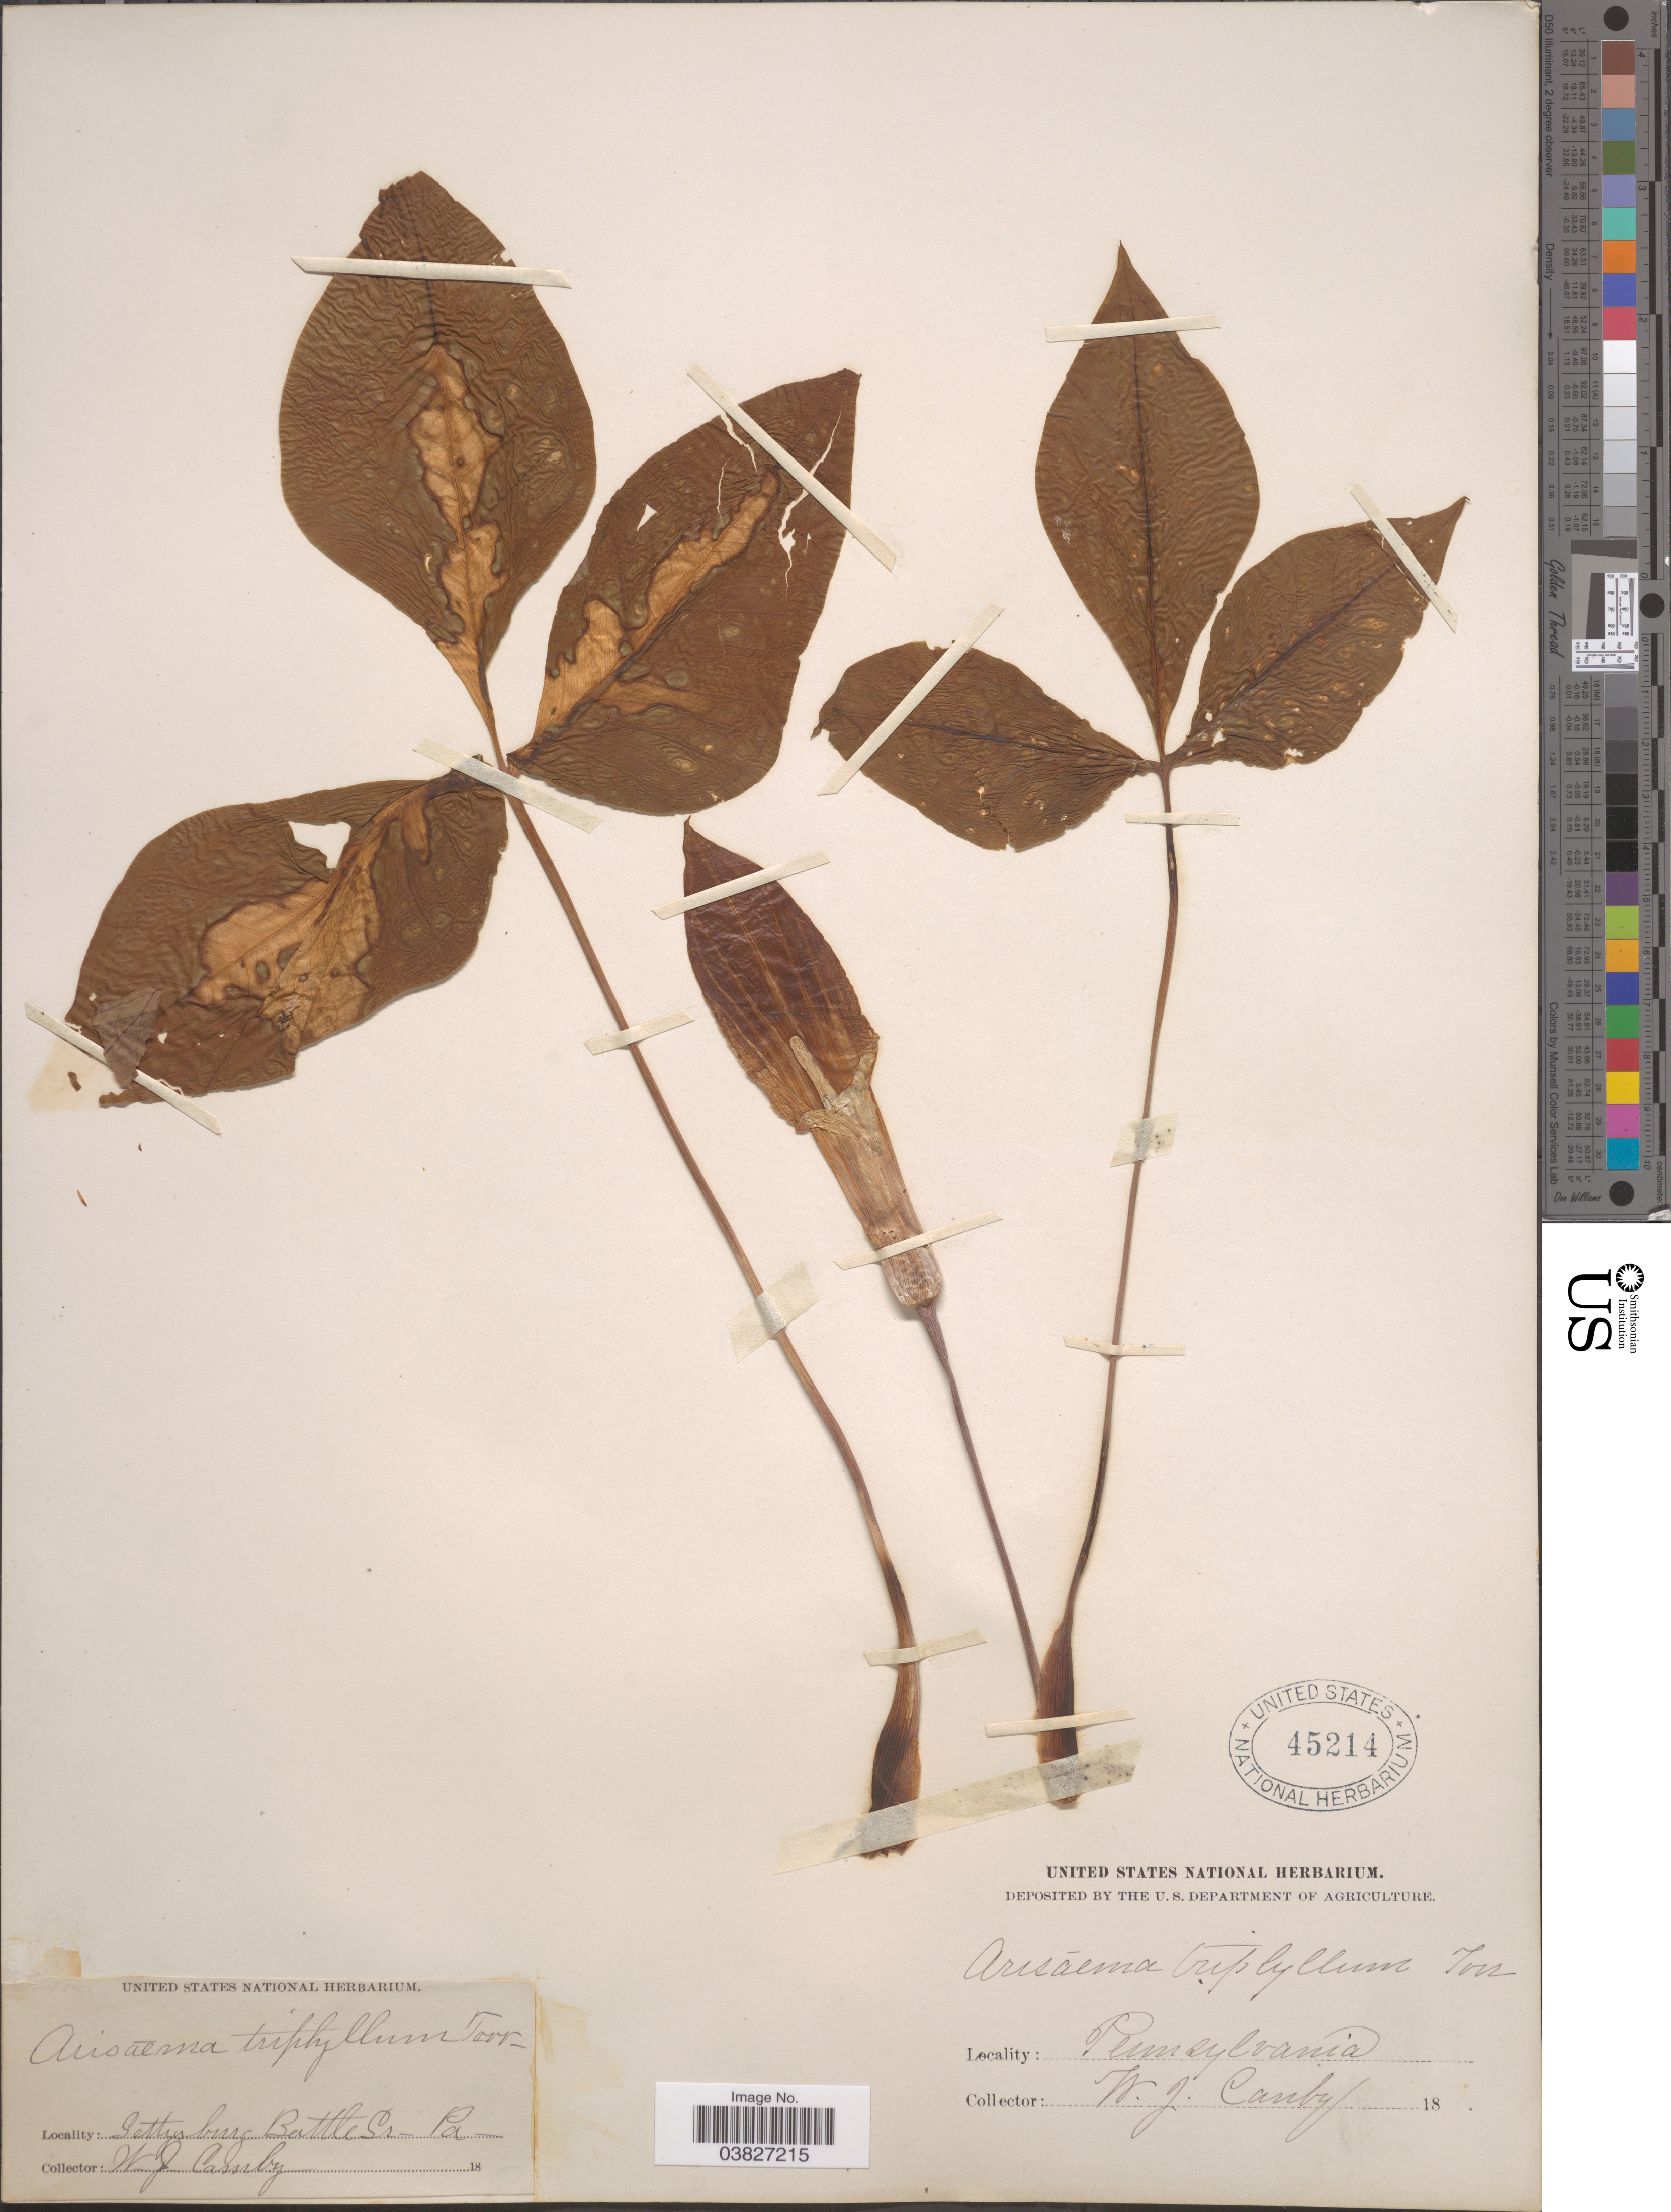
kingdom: Plantae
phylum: Tracheophyta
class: Liliopsida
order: Alismatales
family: Araceae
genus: Arisaema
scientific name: Arisaema triphyllum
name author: (L.) Schott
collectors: W. Canby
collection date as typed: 18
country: United States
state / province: Pennsylvania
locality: Gettysburg Battle Cr.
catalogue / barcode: US 45214